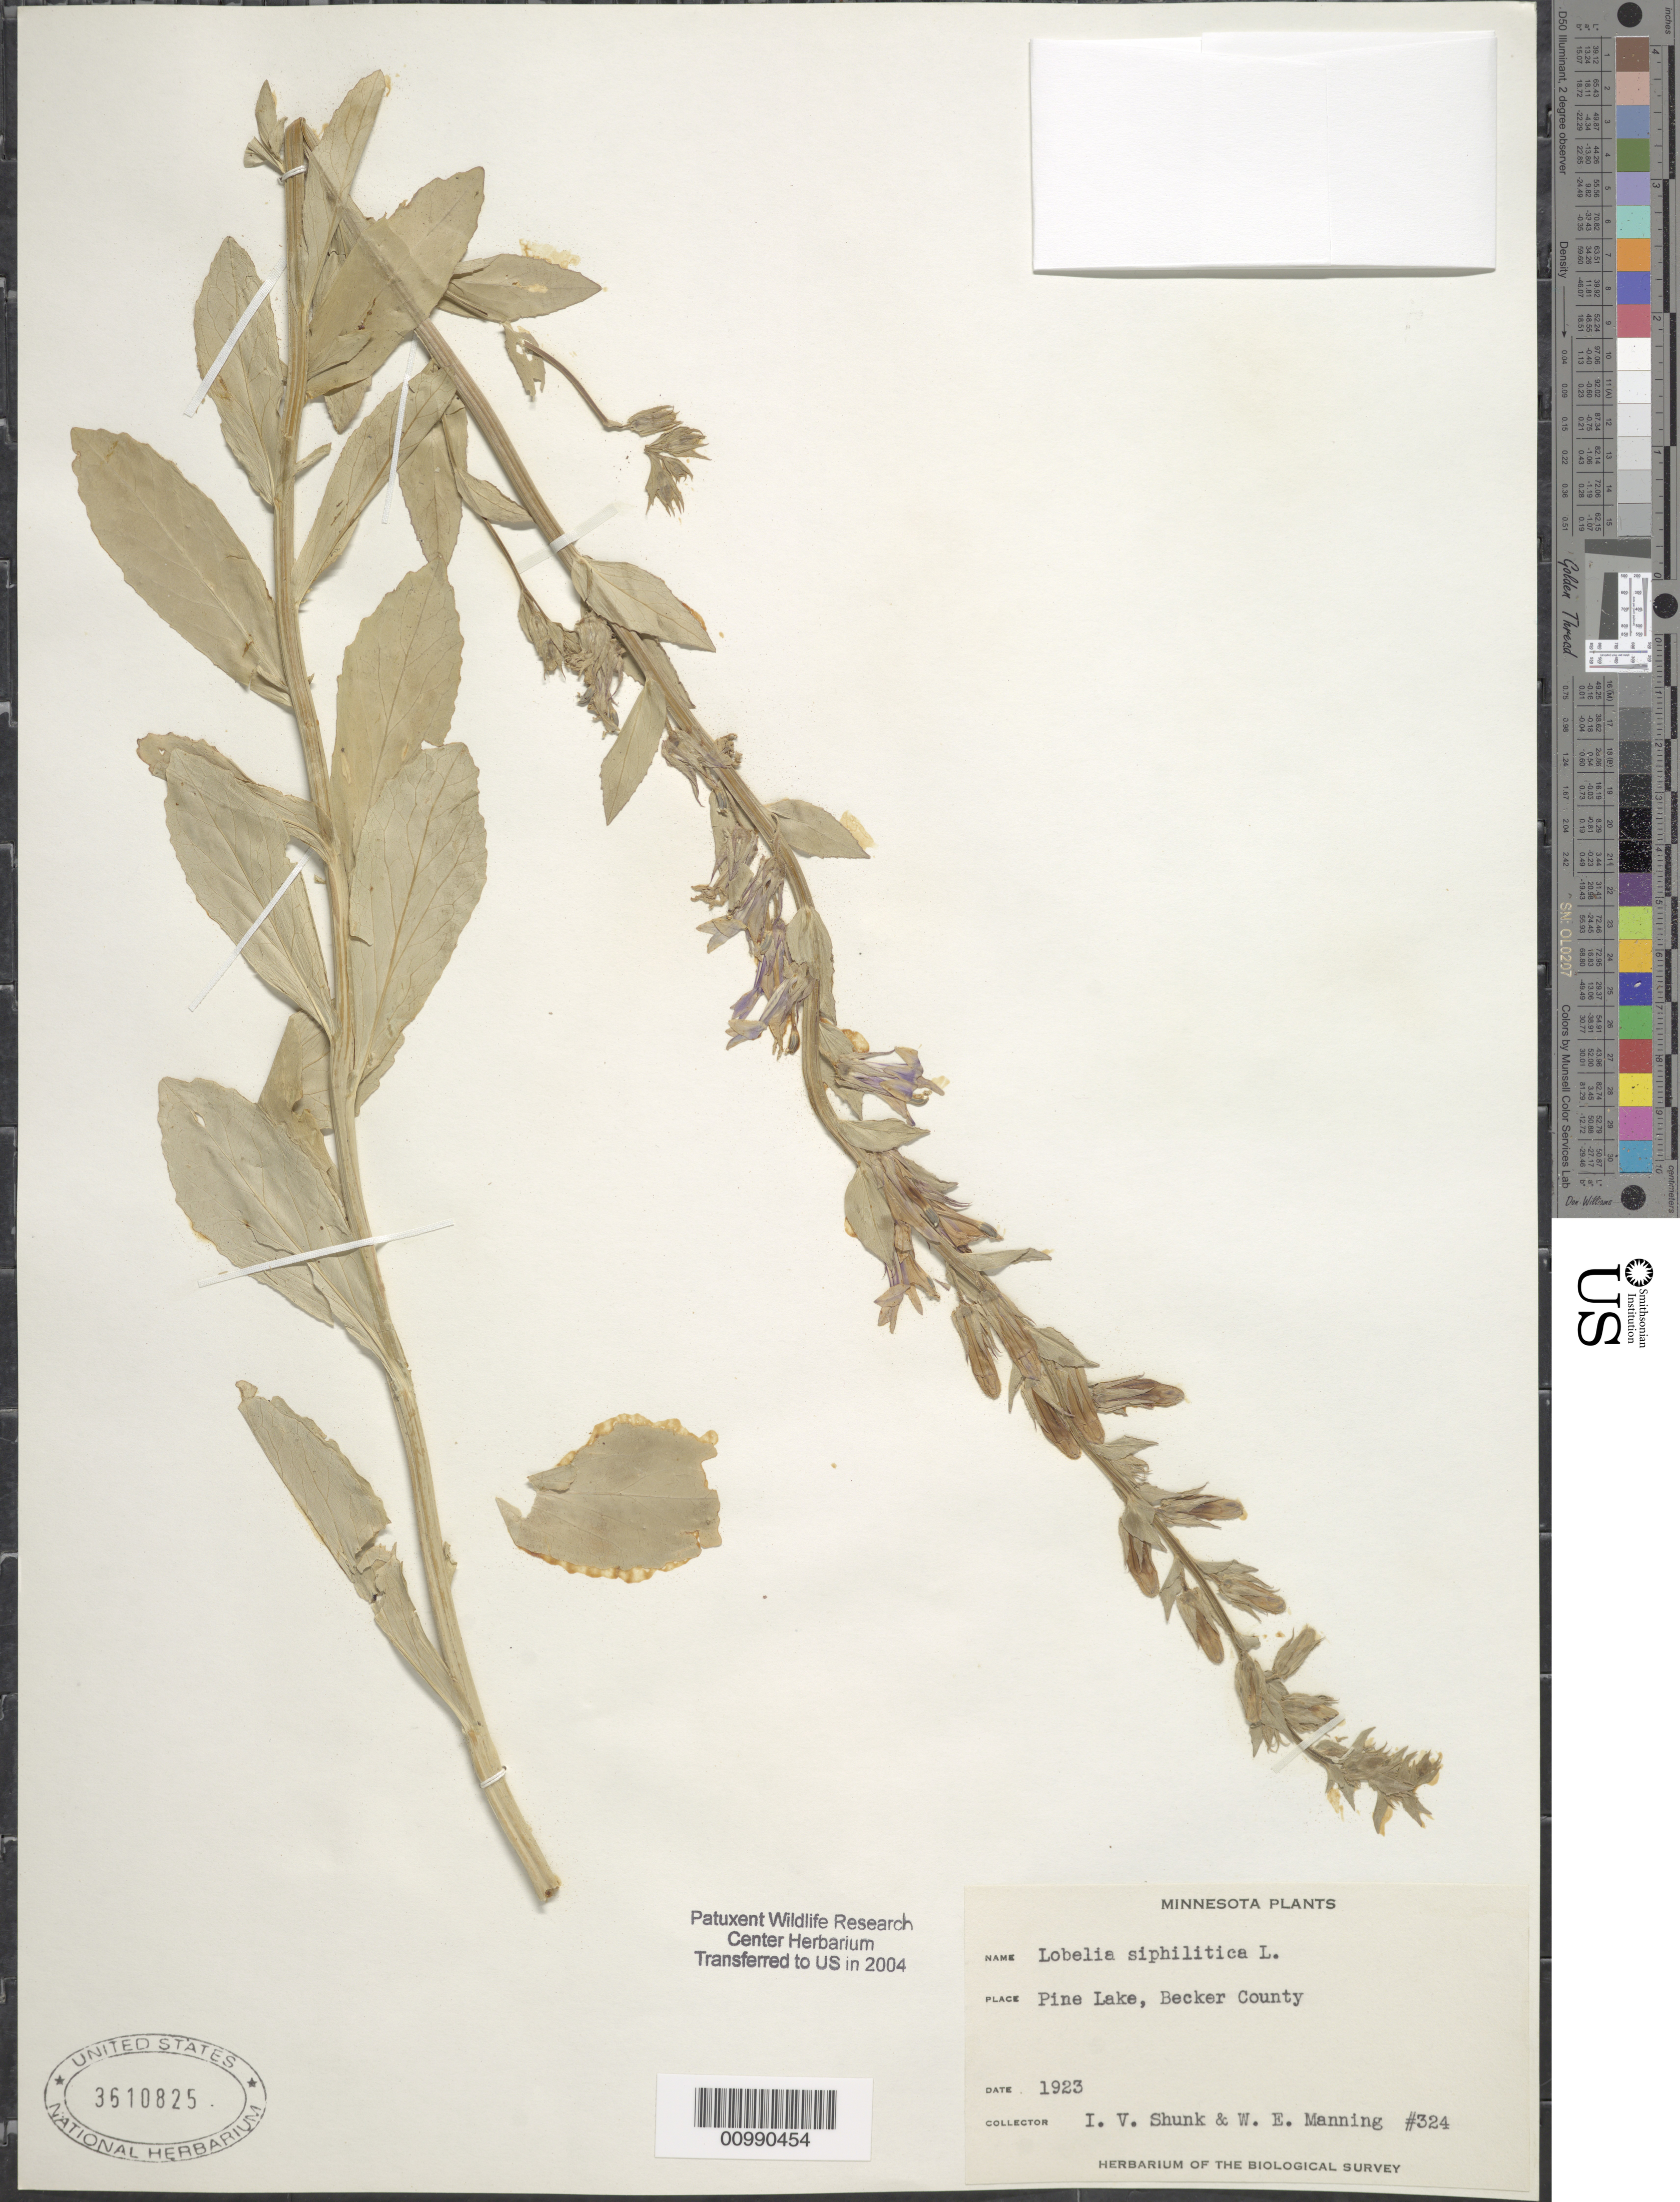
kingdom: Plantae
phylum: Tracheophyta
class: Magnoliopsida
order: Asterales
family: Campanulaceae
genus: Lobelia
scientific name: Lobelia siphilitica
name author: L.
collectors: I. Shunk & W. Manning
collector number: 324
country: United States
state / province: Minnesota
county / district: Becker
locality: Pine Lake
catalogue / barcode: US 3610825